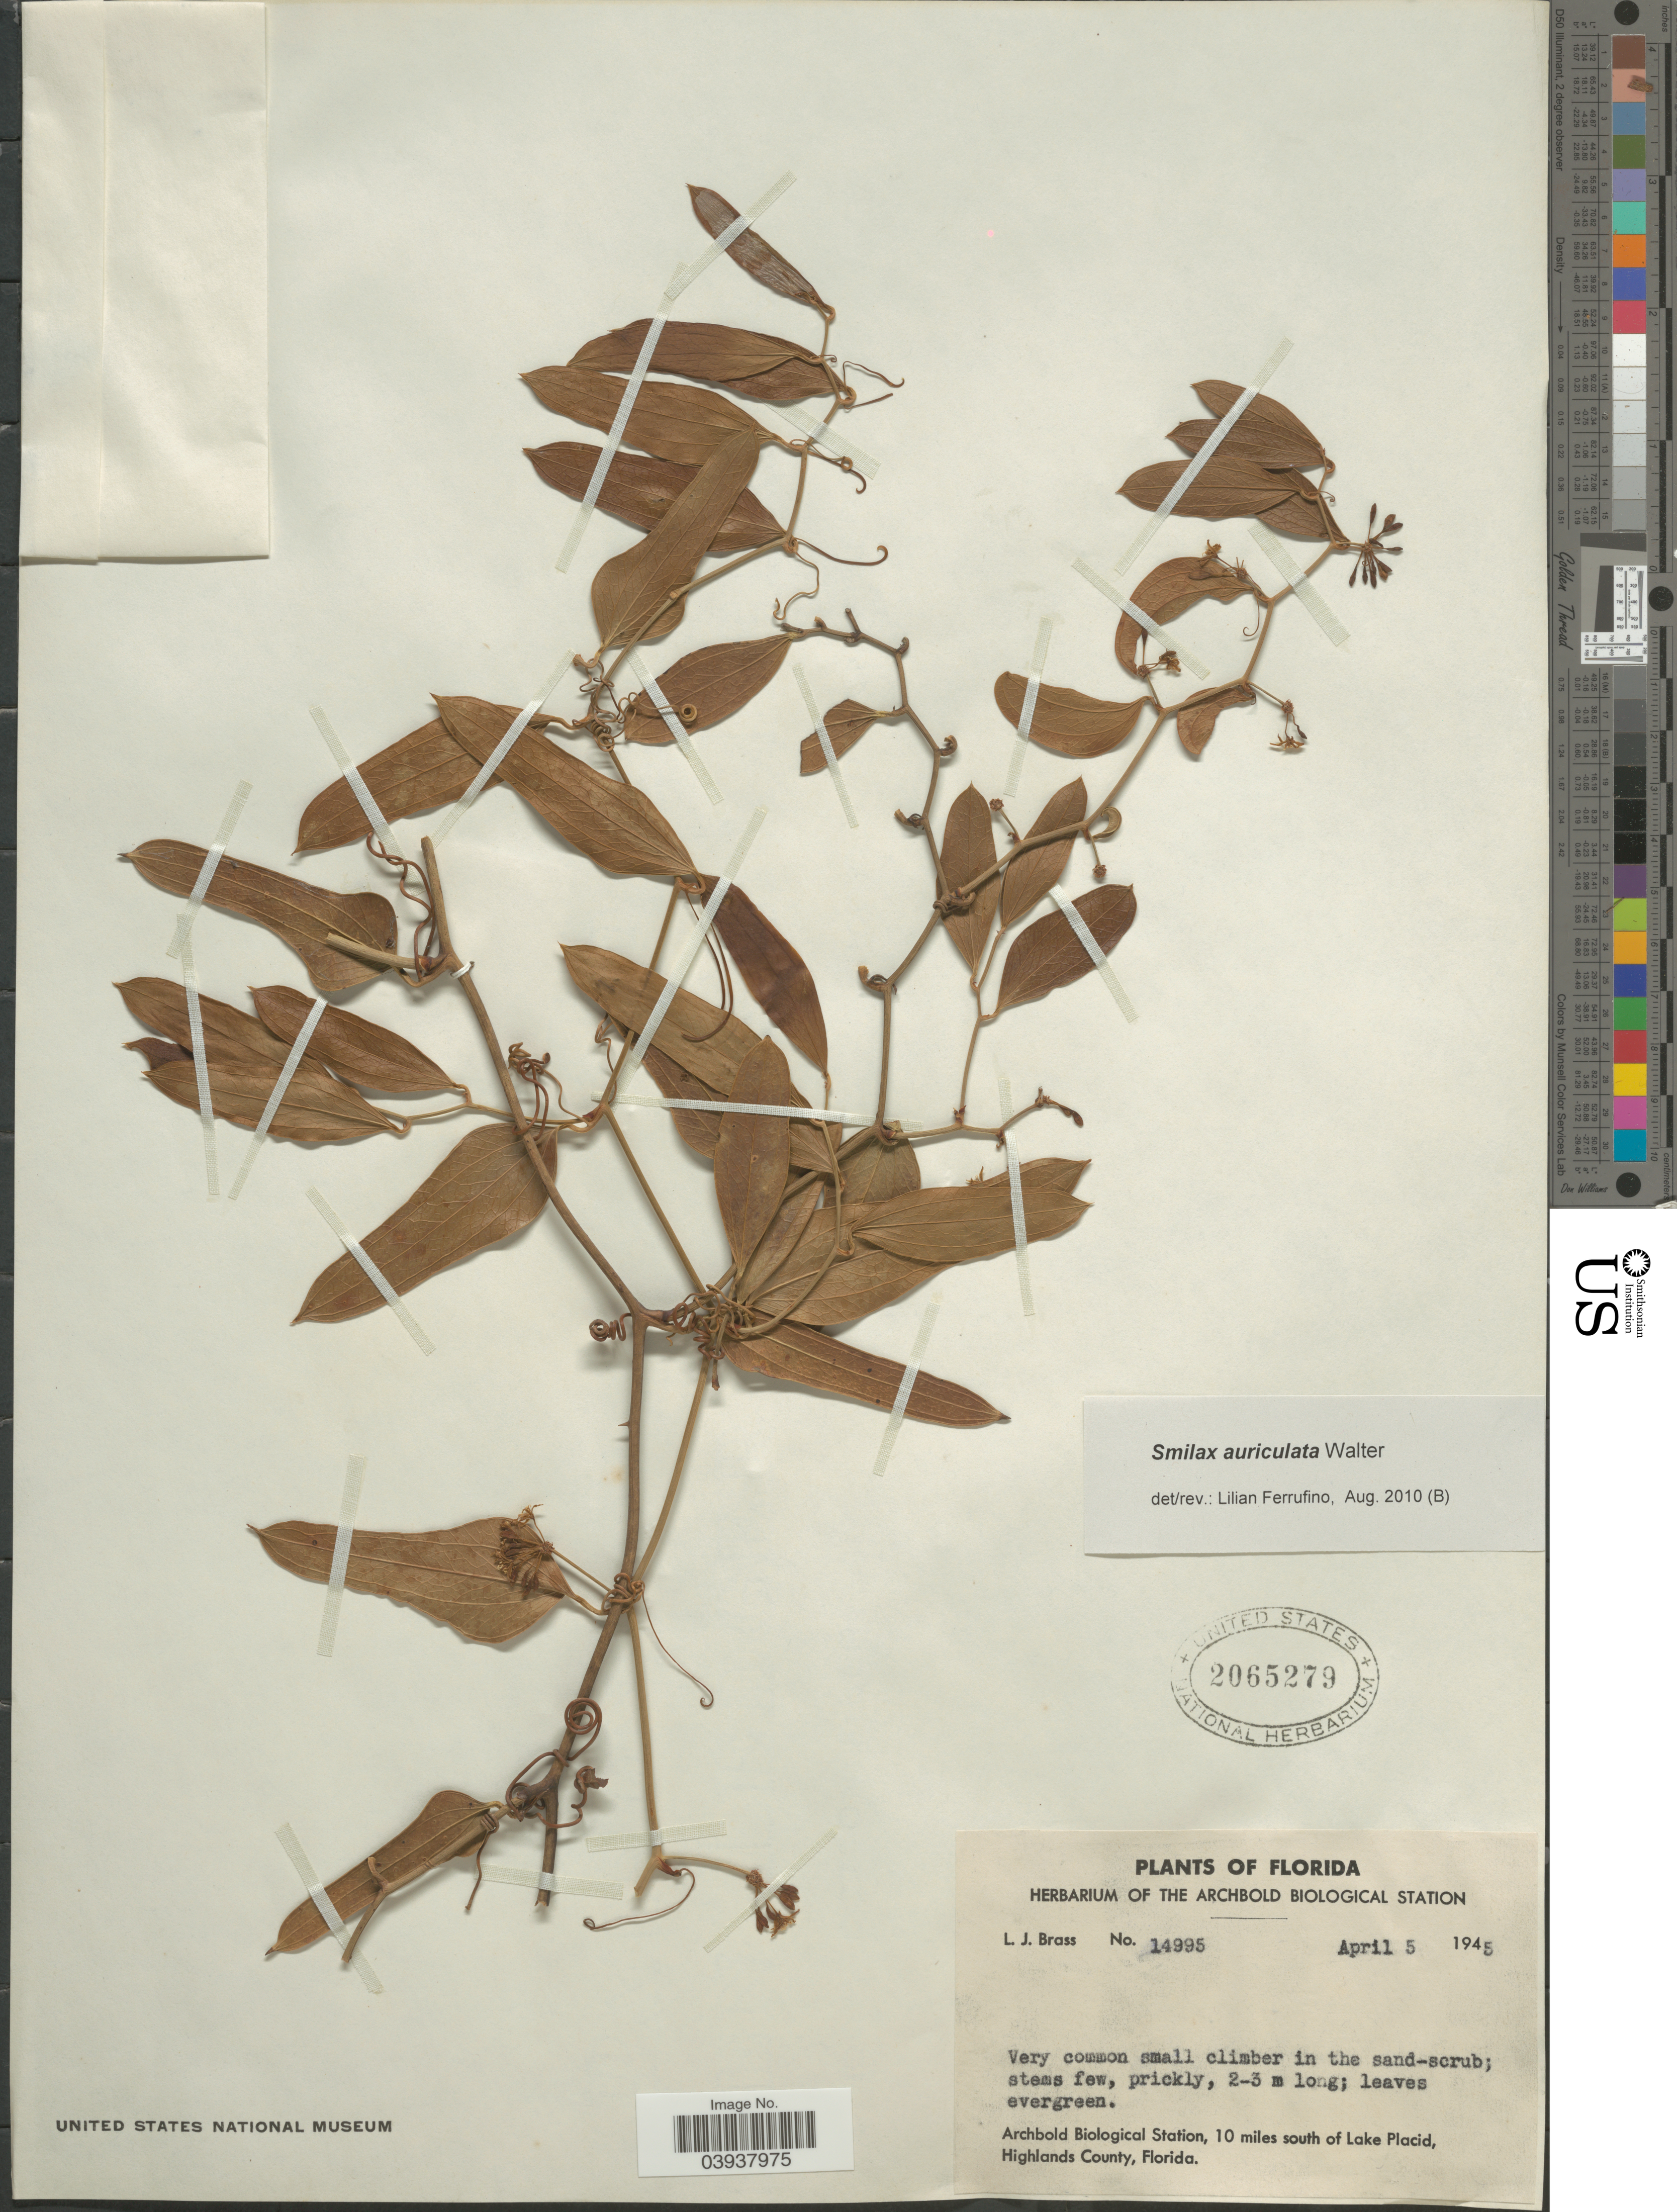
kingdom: Plantae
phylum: Tracheophyta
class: Liliopsida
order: Liliales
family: Smilacaceae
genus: Smilax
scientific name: Smilax auriculata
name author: Walter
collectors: L. J. Brass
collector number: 14995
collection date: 1945-04-05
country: United States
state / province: Florida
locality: Archbold Biological Station, 10 miles south of Lake Placid, Highlands County.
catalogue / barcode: US 2065279